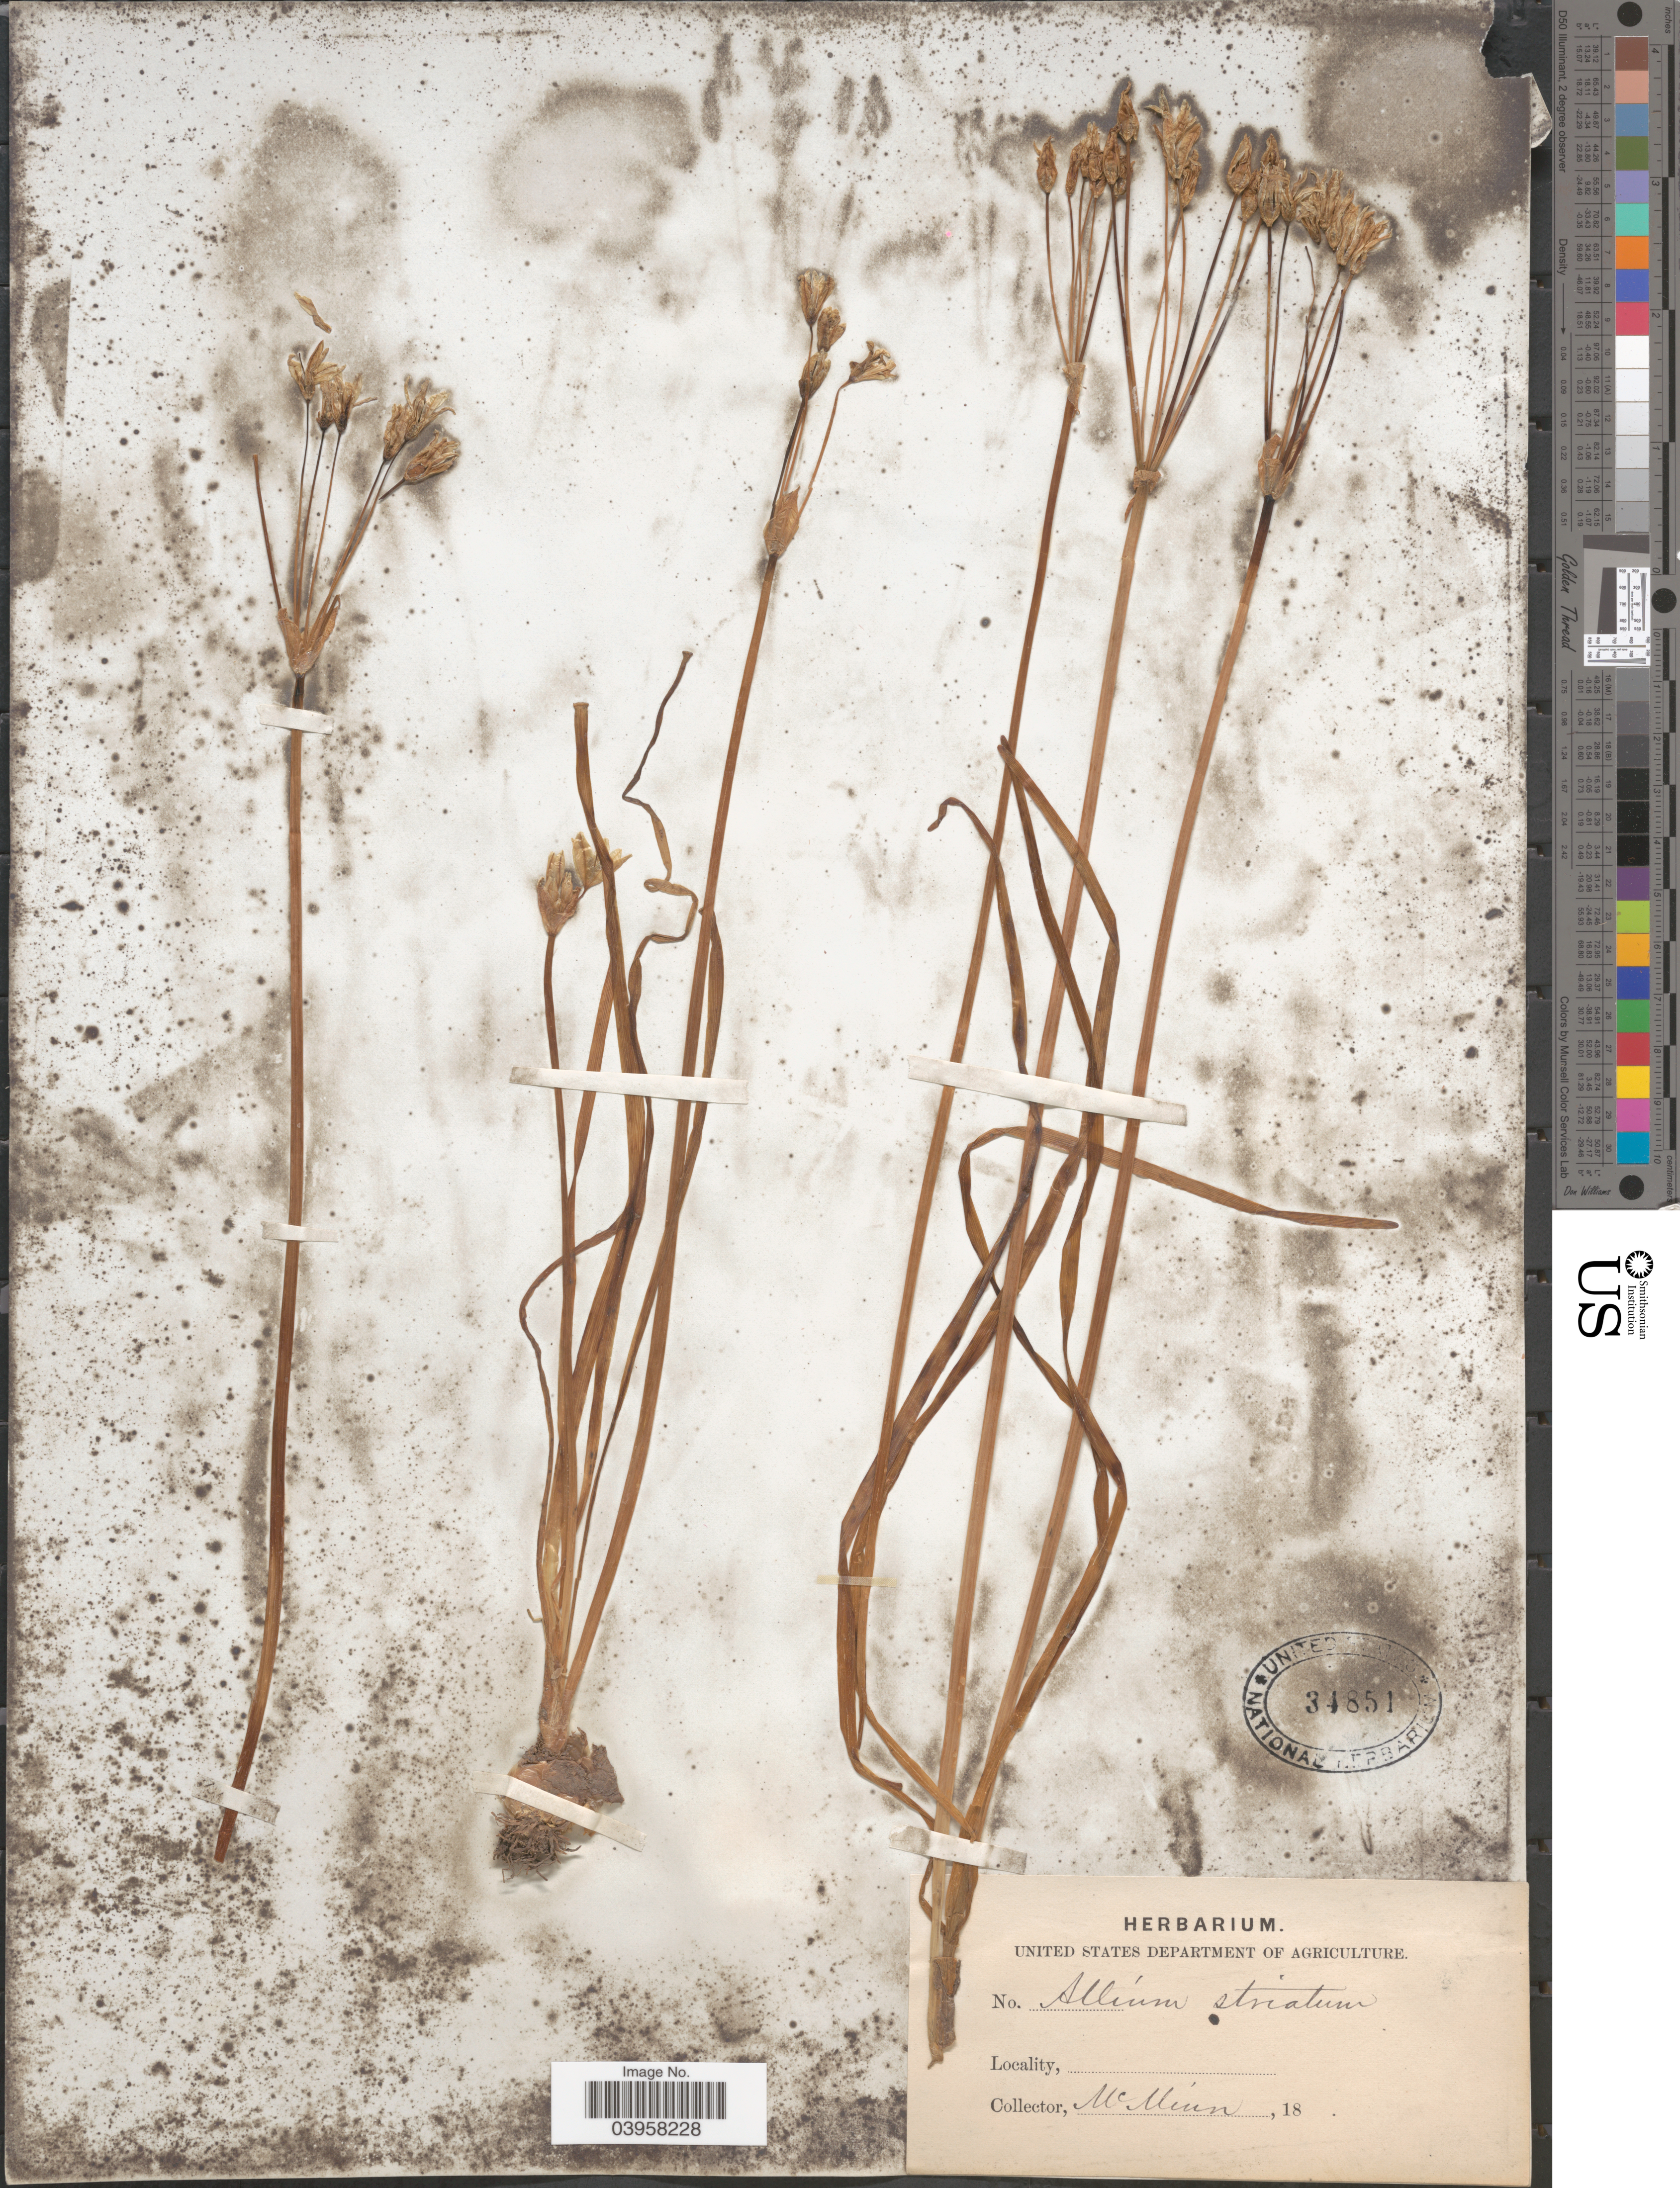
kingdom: Plantae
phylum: Tracheophyta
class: Liliopsida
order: Asparagales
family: Amaryllidaceae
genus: Nothoscordum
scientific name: Nothoscordum bivalve var. bivalve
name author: (L.) Britton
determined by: Strong, Mark T., (BOT), Smithsonian Institution - National Museum of Natural History (UNITED STATES)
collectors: McMinn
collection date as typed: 18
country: United States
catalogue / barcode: US 34851